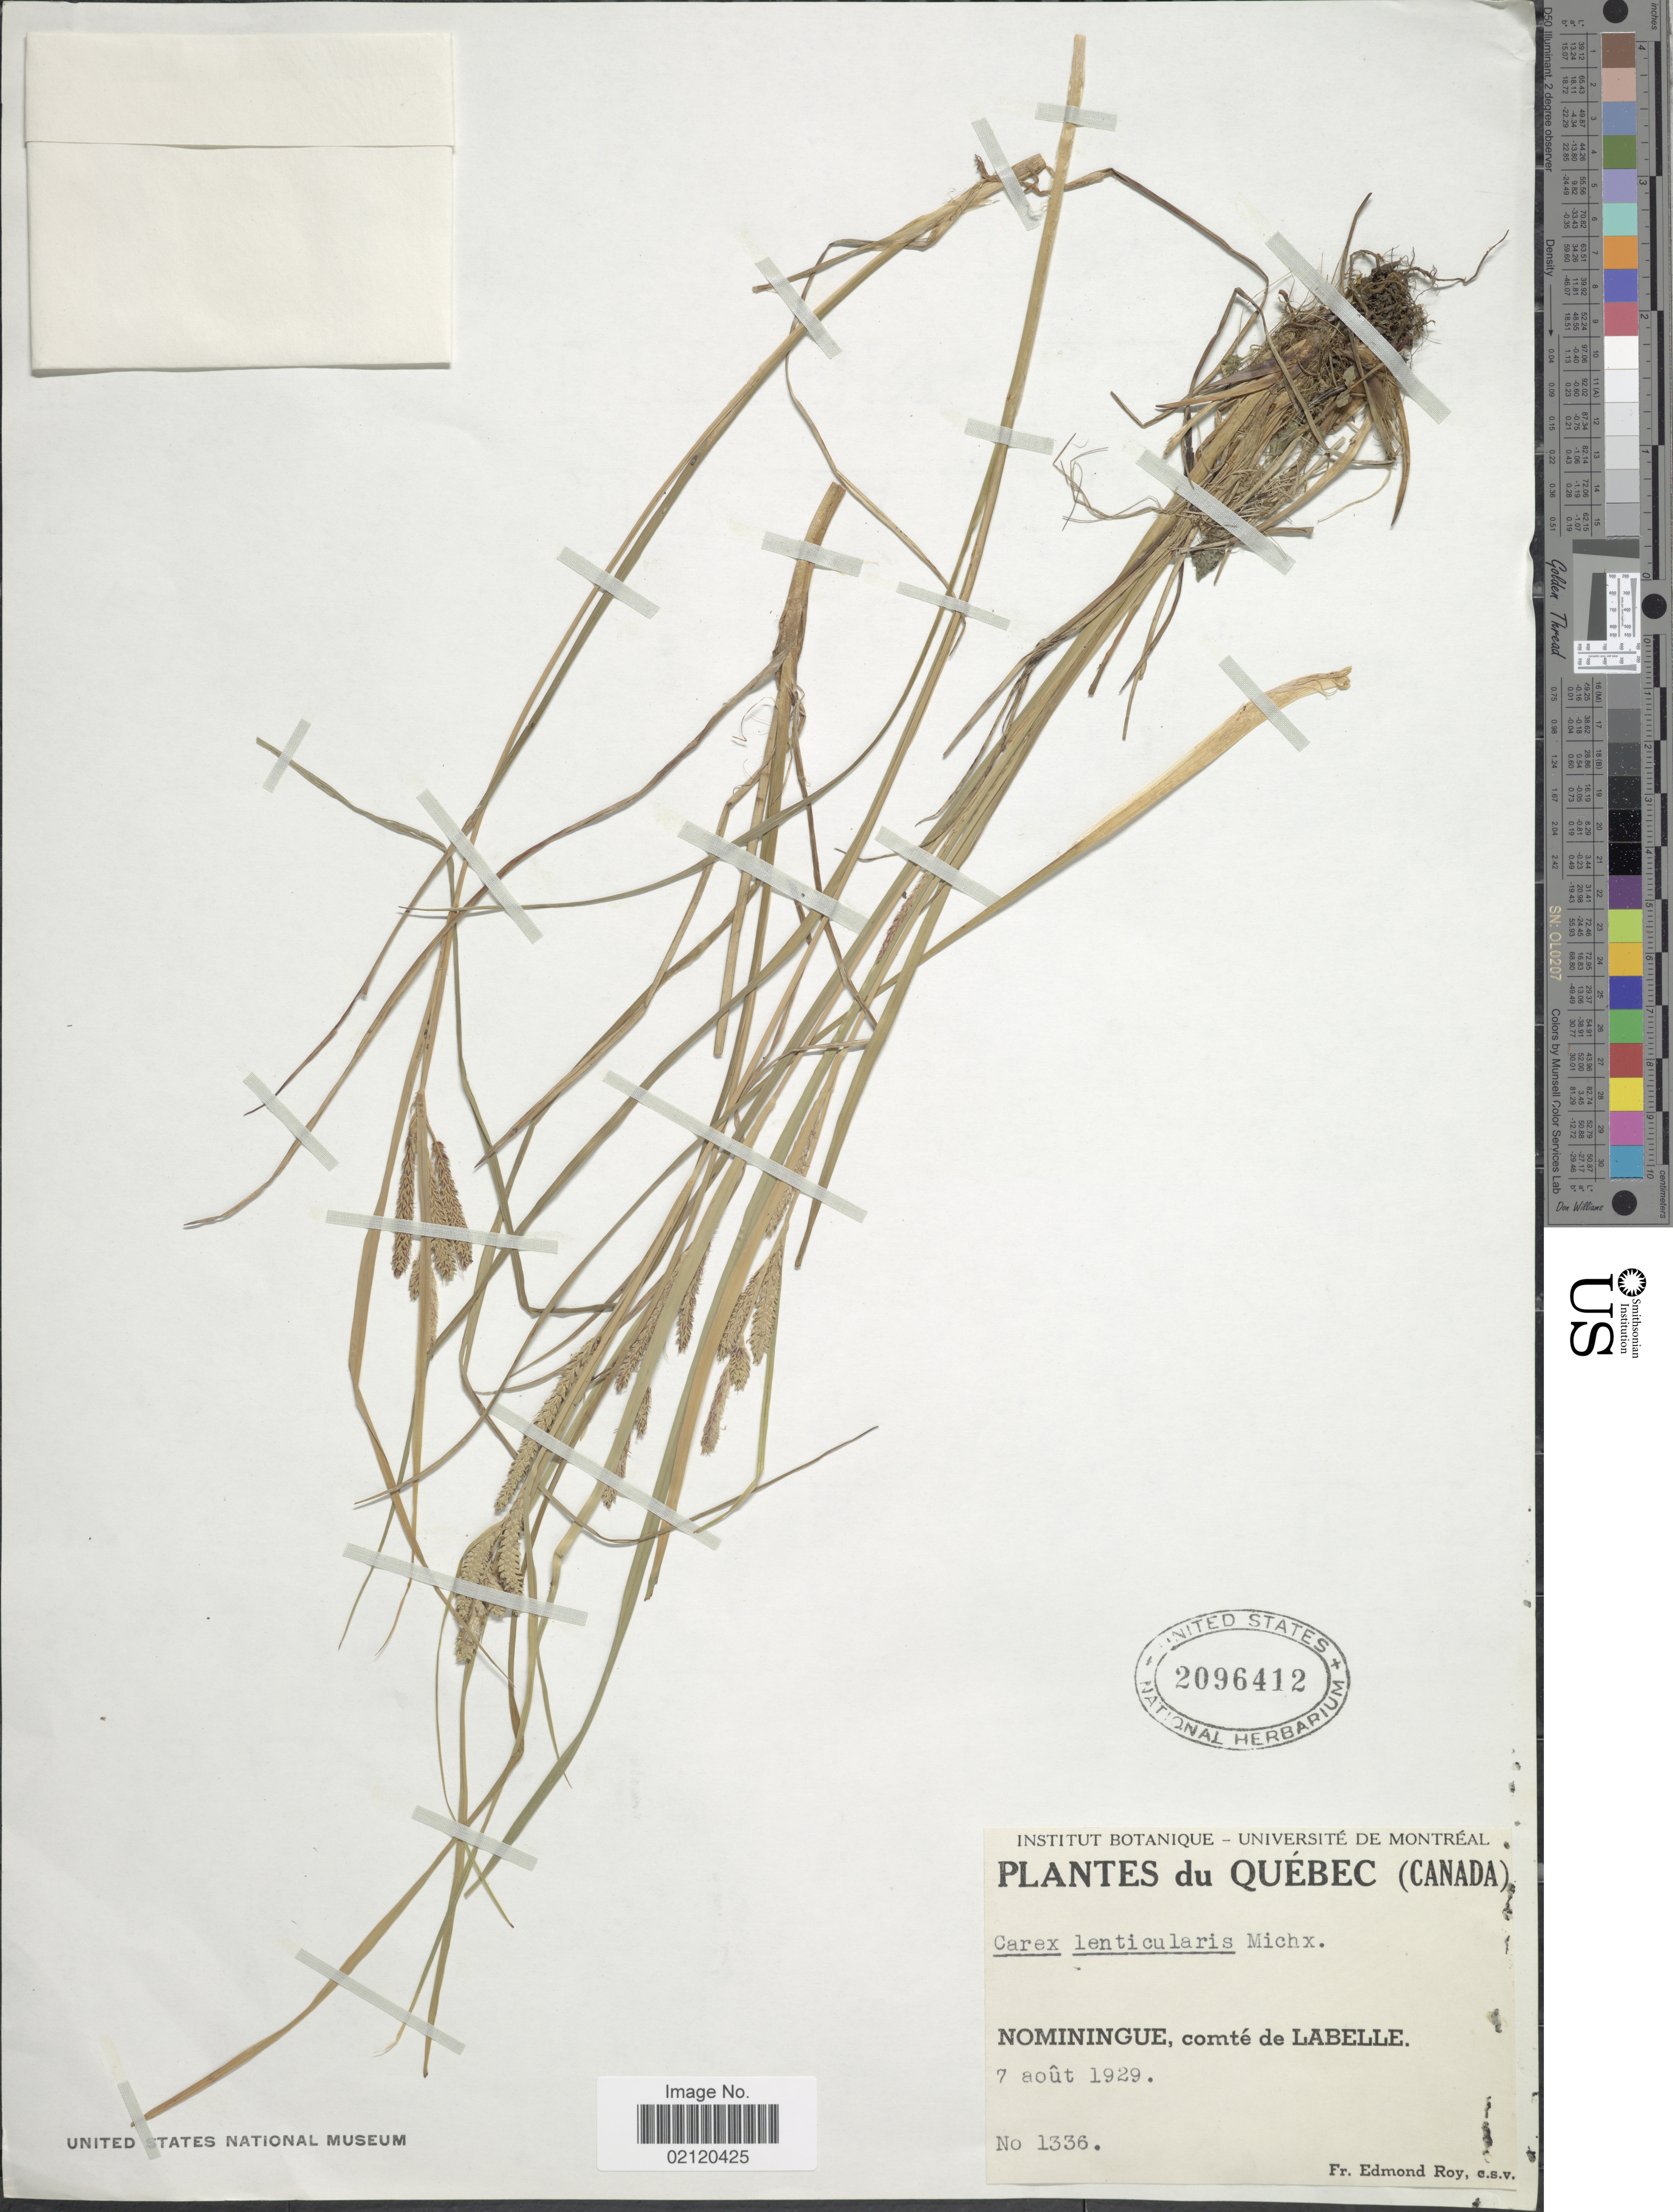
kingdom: Plantae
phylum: Tracheophyta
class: Liliopsida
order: Poales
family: Cyperaceae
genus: Carex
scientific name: Carex lenticularis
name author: Michx.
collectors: E. Roy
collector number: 1336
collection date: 1929-08-07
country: Canada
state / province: Quebec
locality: Nominingue, comte de Labelle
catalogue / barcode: US 2096412